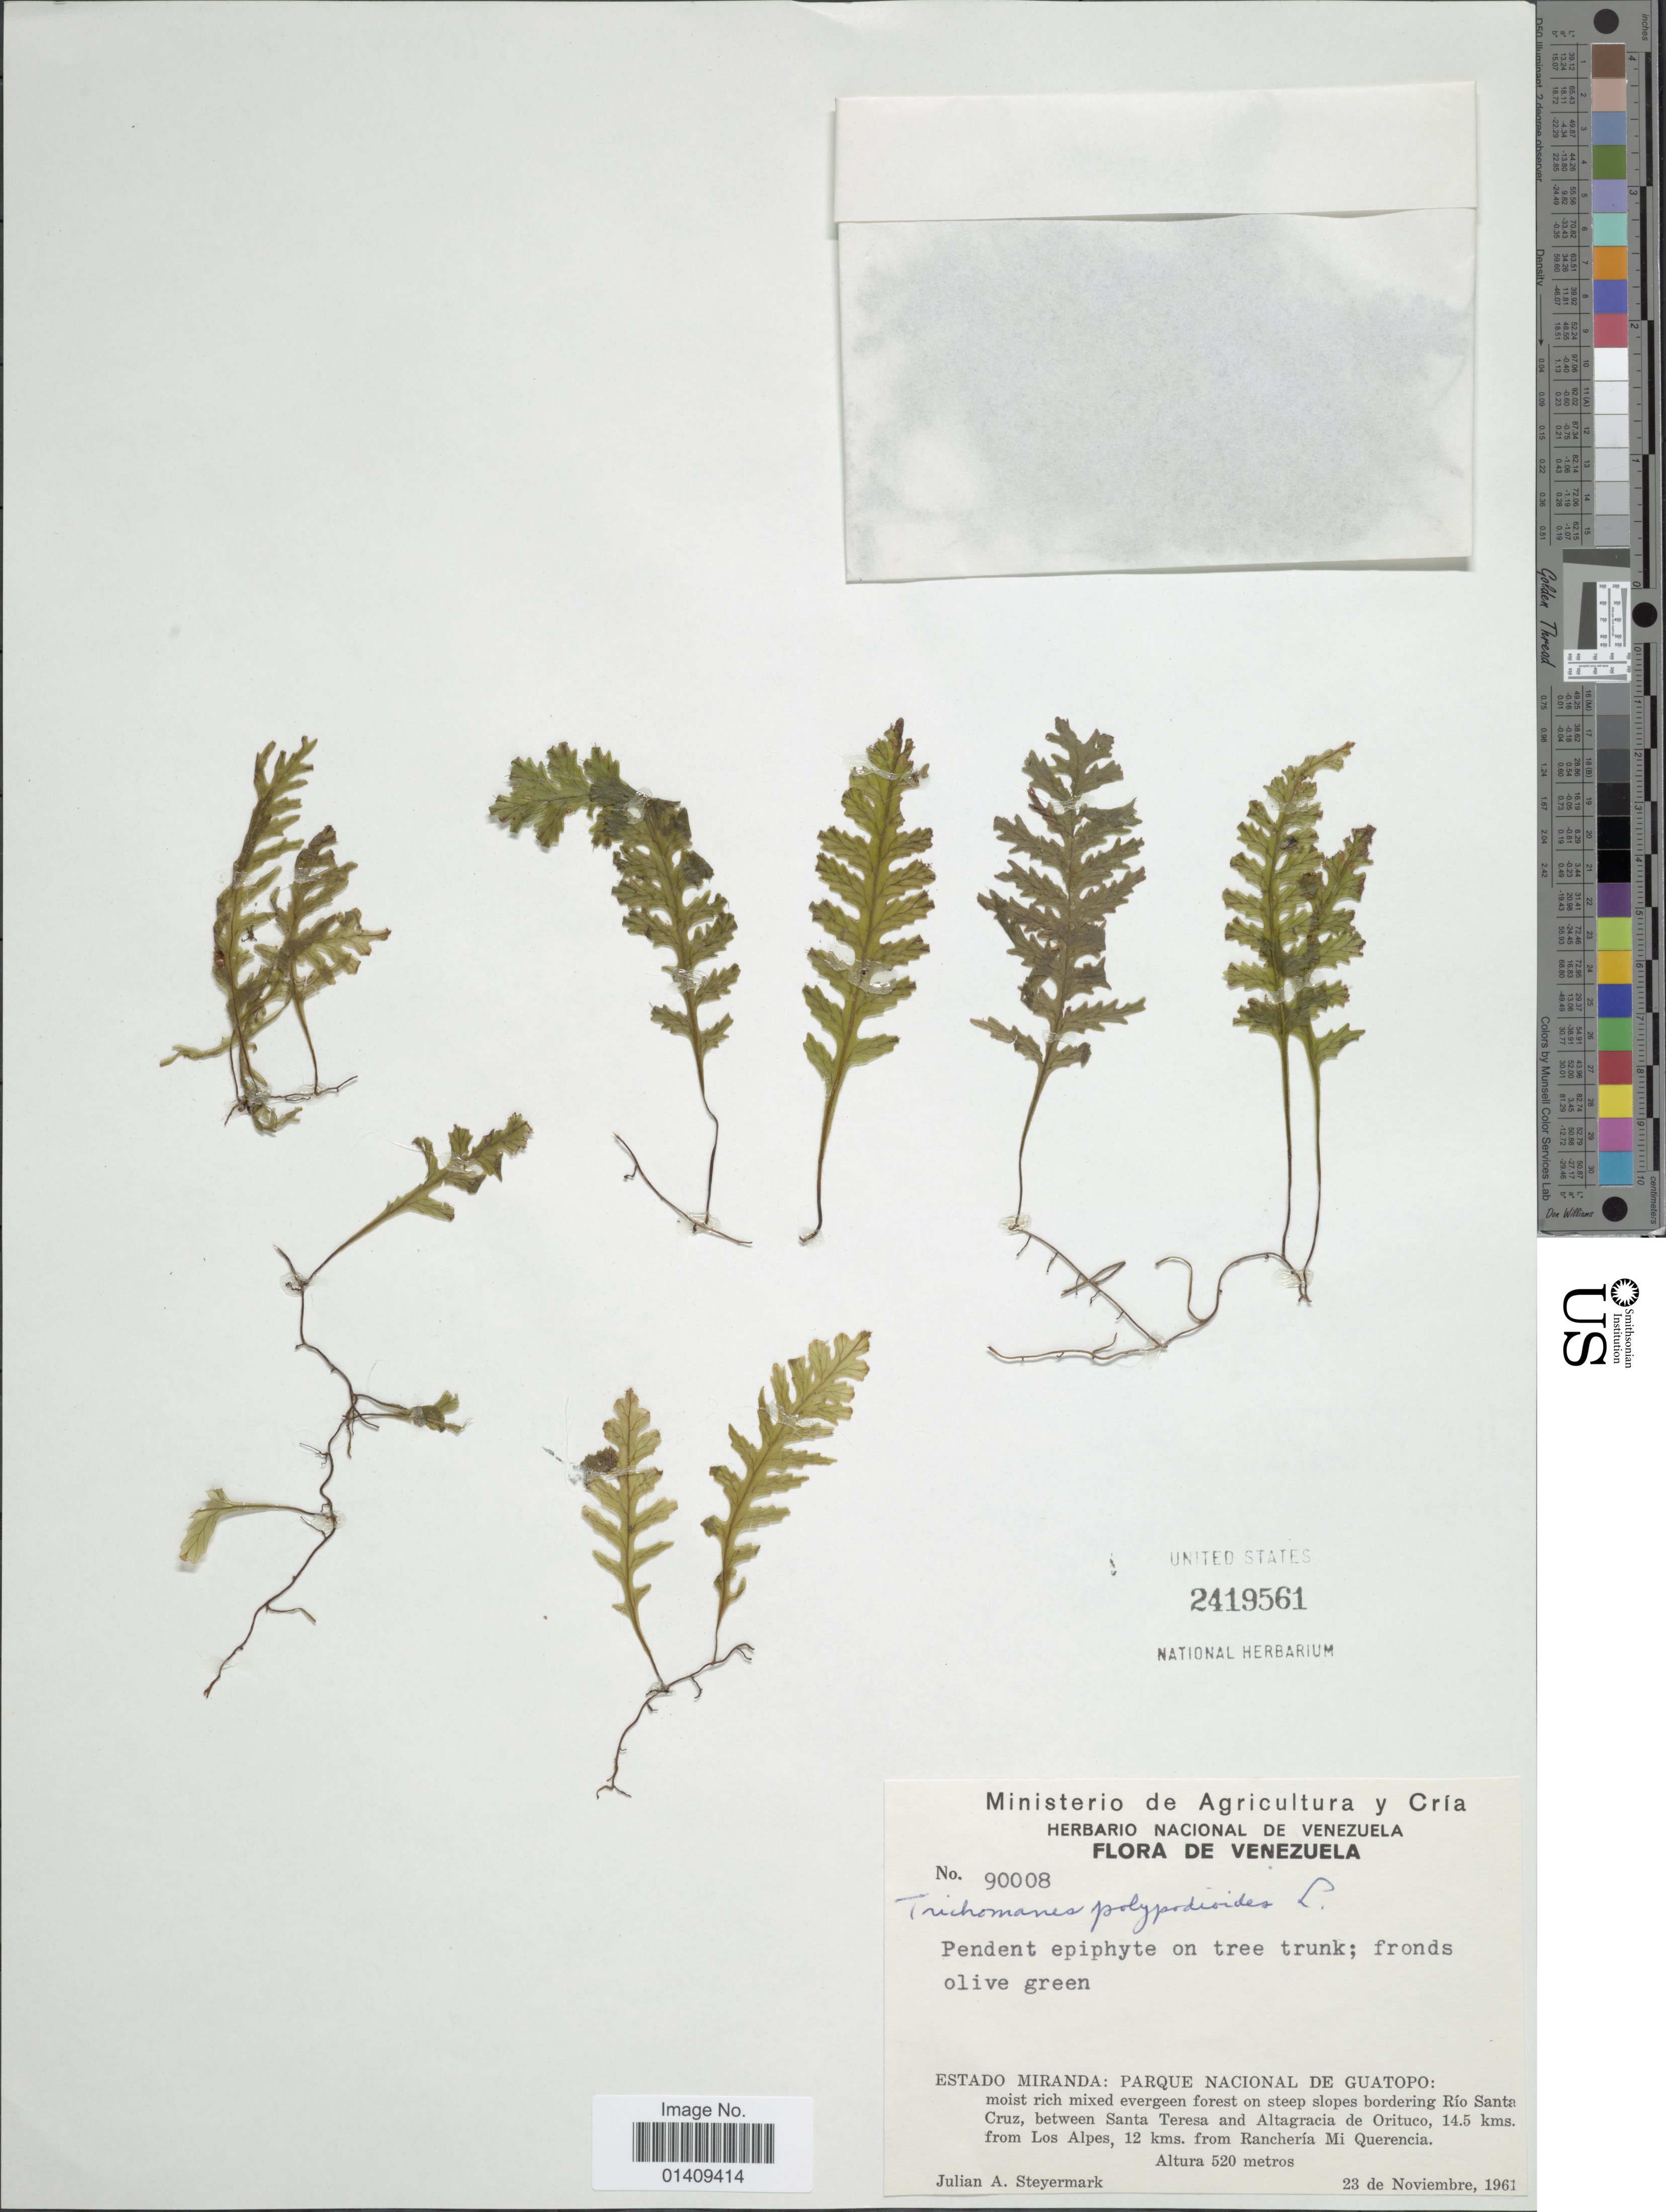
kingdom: Plantae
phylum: Tracheophyta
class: Polypodiopsida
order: Hymenophyllales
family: Hymenophyllaceae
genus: Trichomanes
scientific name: Trichomanes polypodioides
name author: L.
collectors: J. Steyermark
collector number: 90008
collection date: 1961-11-23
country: Venezuela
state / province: Miranda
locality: Estado Miranda: parque Nacional de Guatopo slopes bordering Rio Santa Cruz, between Santa Teresa and Altagracia de Orituco 14.5kms from Los Alpes 12 kms from Rancheria Mi Querencia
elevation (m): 520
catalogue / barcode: US 2419561